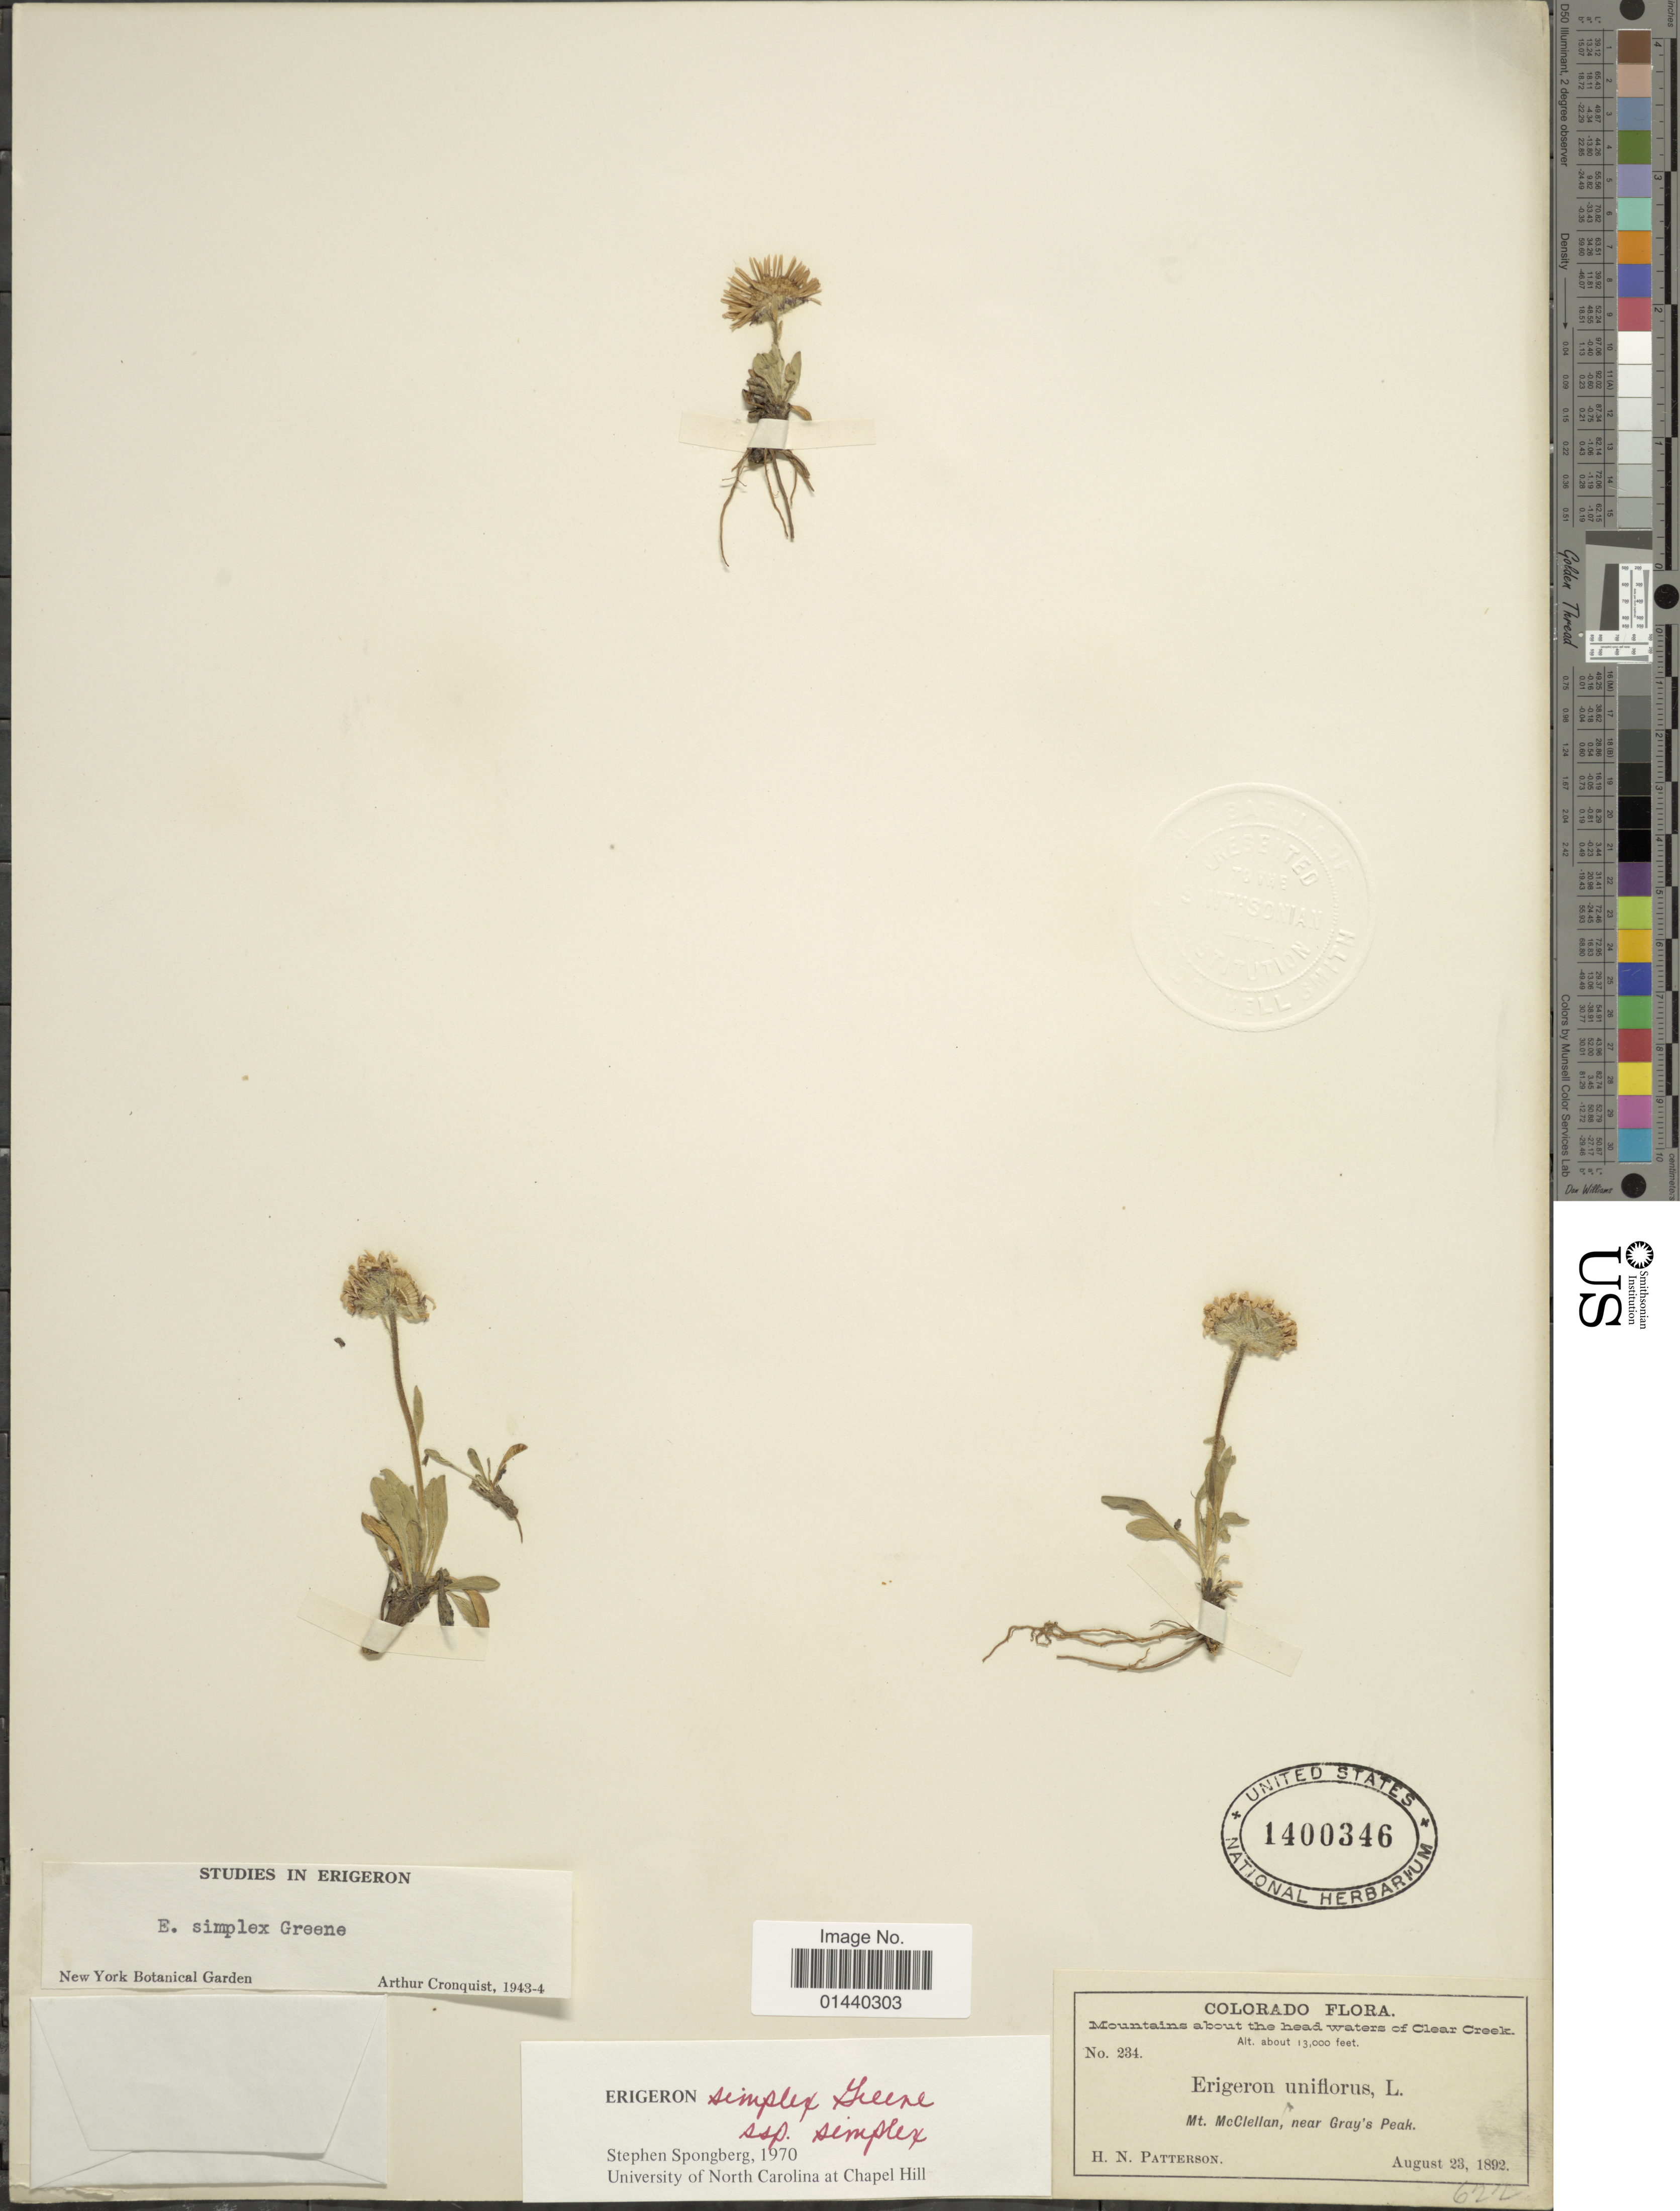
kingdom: Plantae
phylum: Tracheophyta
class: Magnoliopsida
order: Asterales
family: Asteraceae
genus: Erigeron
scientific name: Erigeron simplex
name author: Greene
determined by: Cronquist, A. J.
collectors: H. N. Patterson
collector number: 234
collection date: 1892-08-23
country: United States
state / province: Colorado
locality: Mountains about the head waters of Clear Creek. Mt. McClellan, near Gray's Peak.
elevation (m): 3962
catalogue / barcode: US 1400346